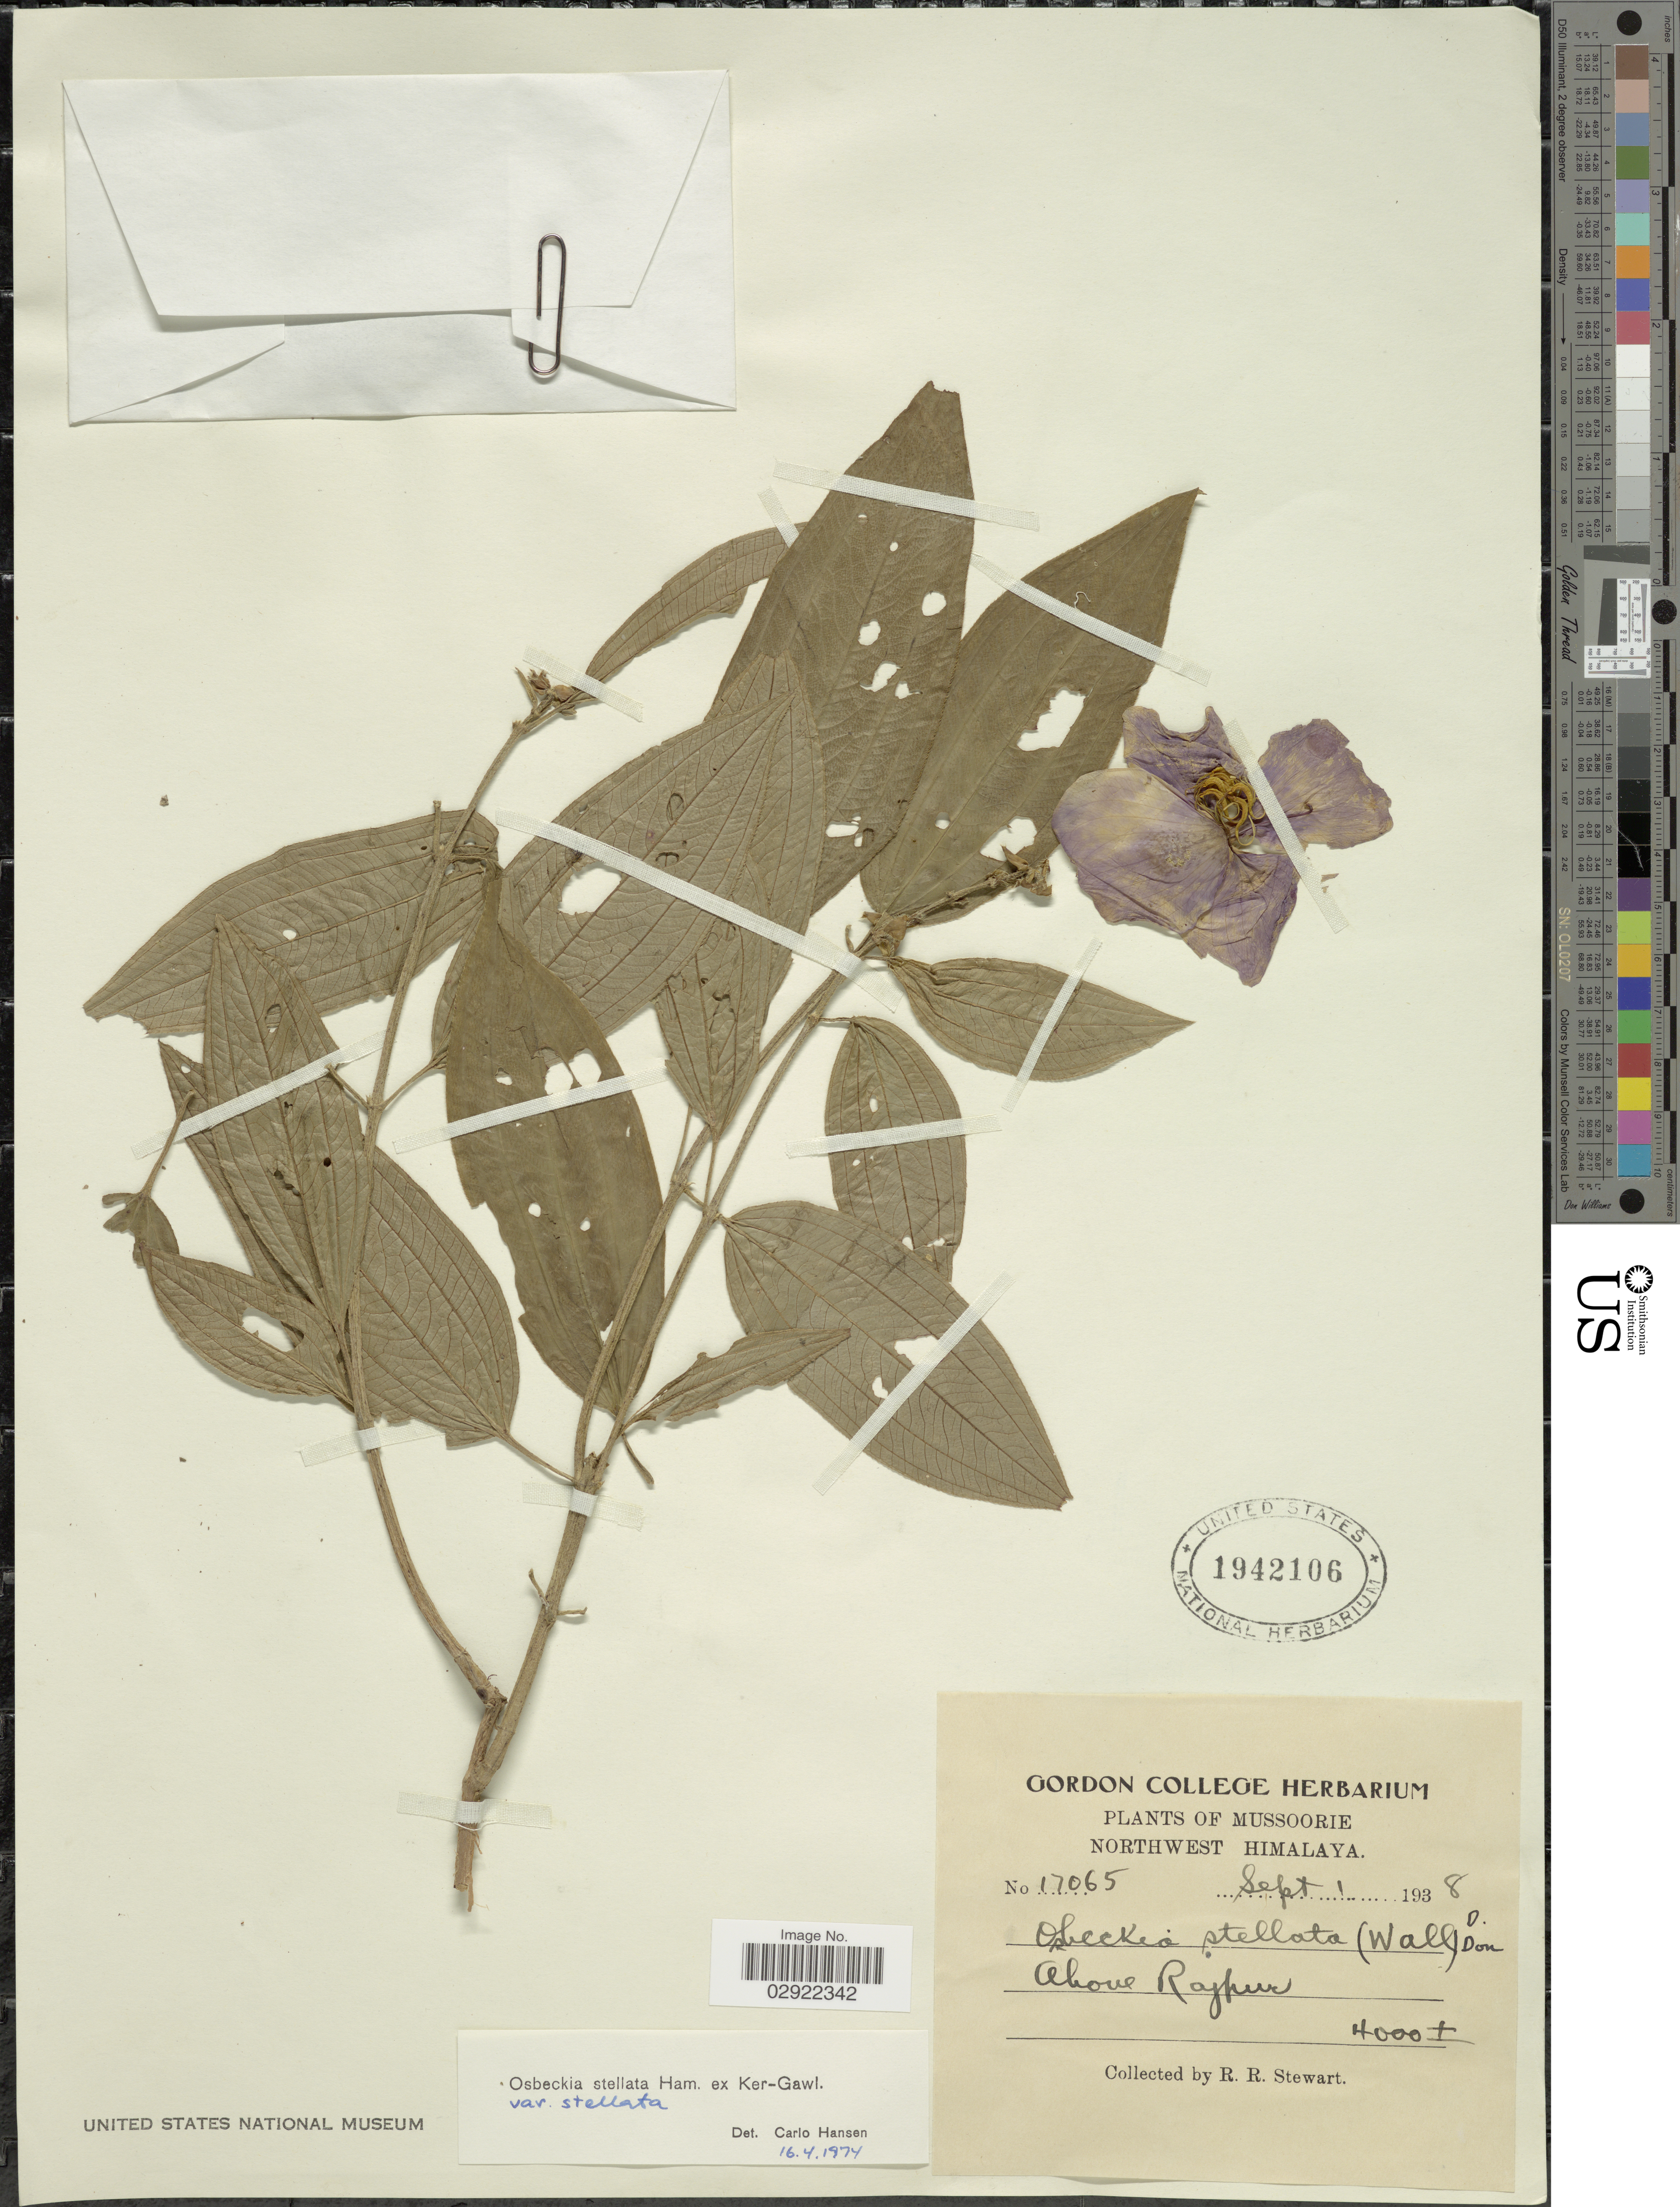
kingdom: Plantae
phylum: Tracheophyta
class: Magnoliopsida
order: Myrtales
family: Melastomataceae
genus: Osbeckia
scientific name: Osbeckia stellata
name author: Wall. ex C.B. Clarke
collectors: R. Stewart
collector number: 17065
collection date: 1938-09-01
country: India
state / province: Uttarakhand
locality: Mussoorie, Northwest Himalaya. Above Rajpur.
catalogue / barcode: US 1942106